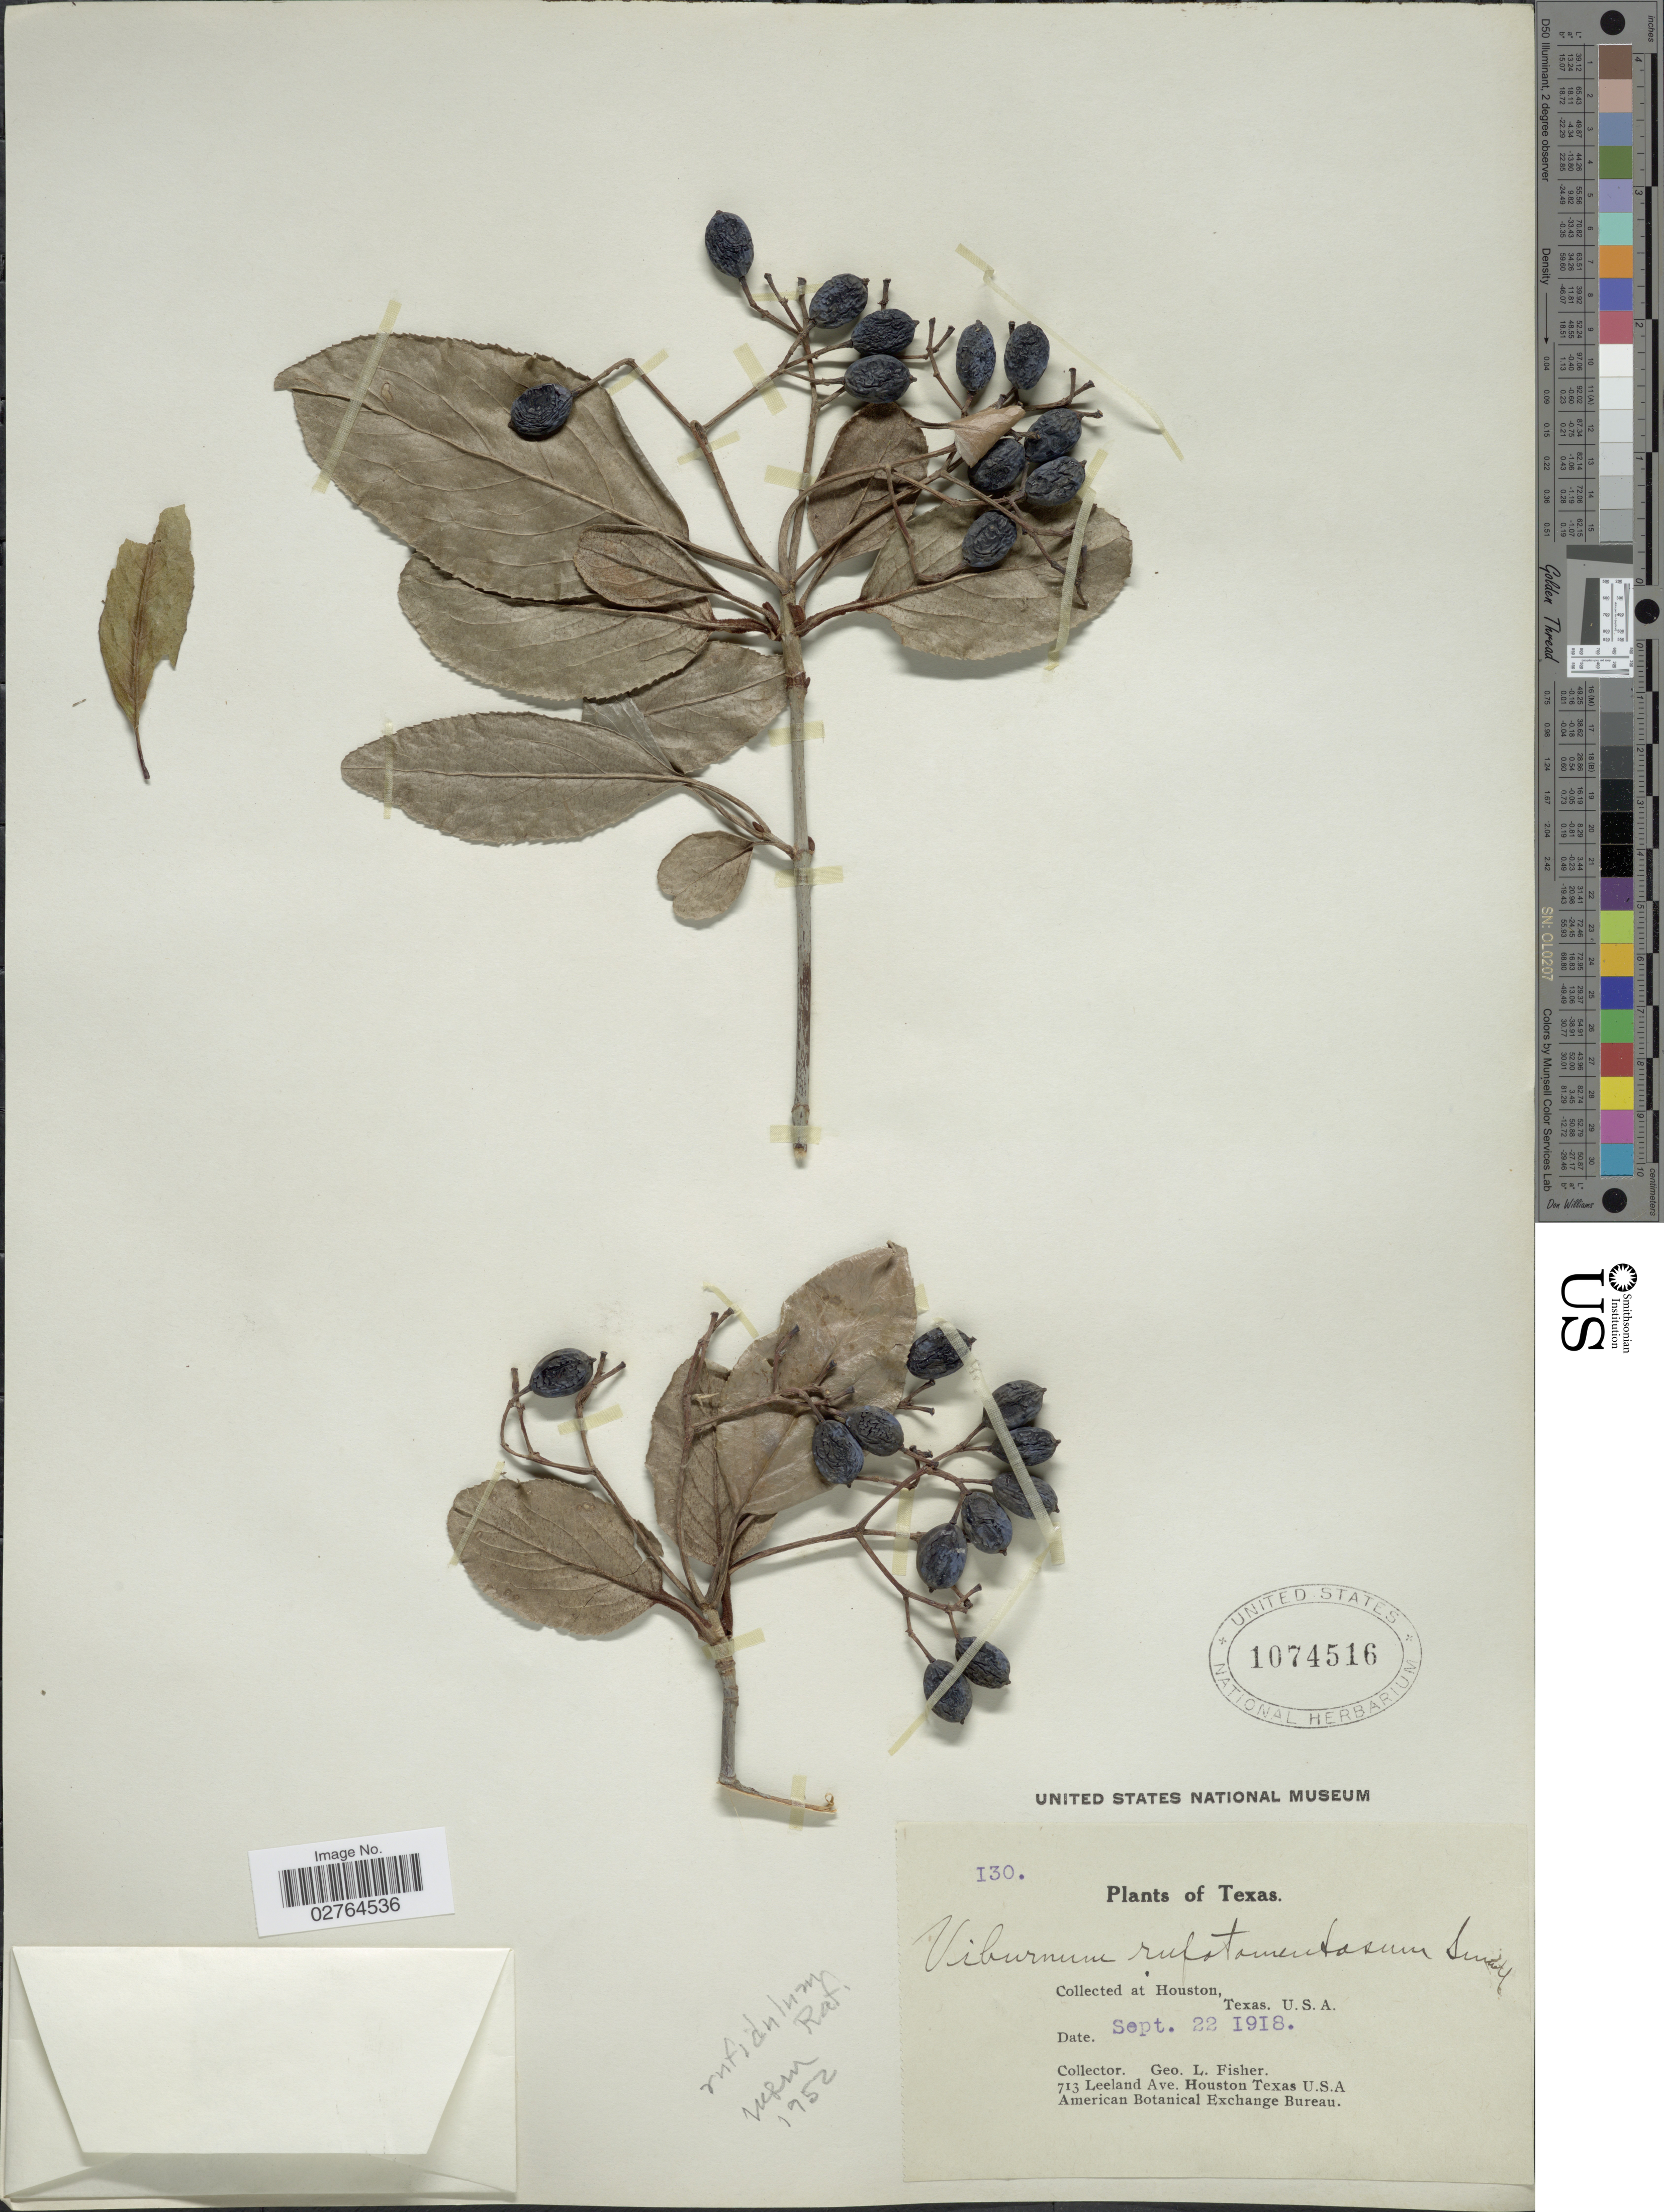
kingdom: Plantae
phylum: Tracheophyta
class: Magnoliopsida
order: Dipsacales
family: Viburnaceae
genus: Viburnum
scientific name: Viburnum rufidulum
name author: Raf.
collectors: G. L. Fisher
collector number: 130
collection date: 1918-09-22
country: United States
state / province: Texas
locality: At Houston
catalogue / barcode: US 1074516